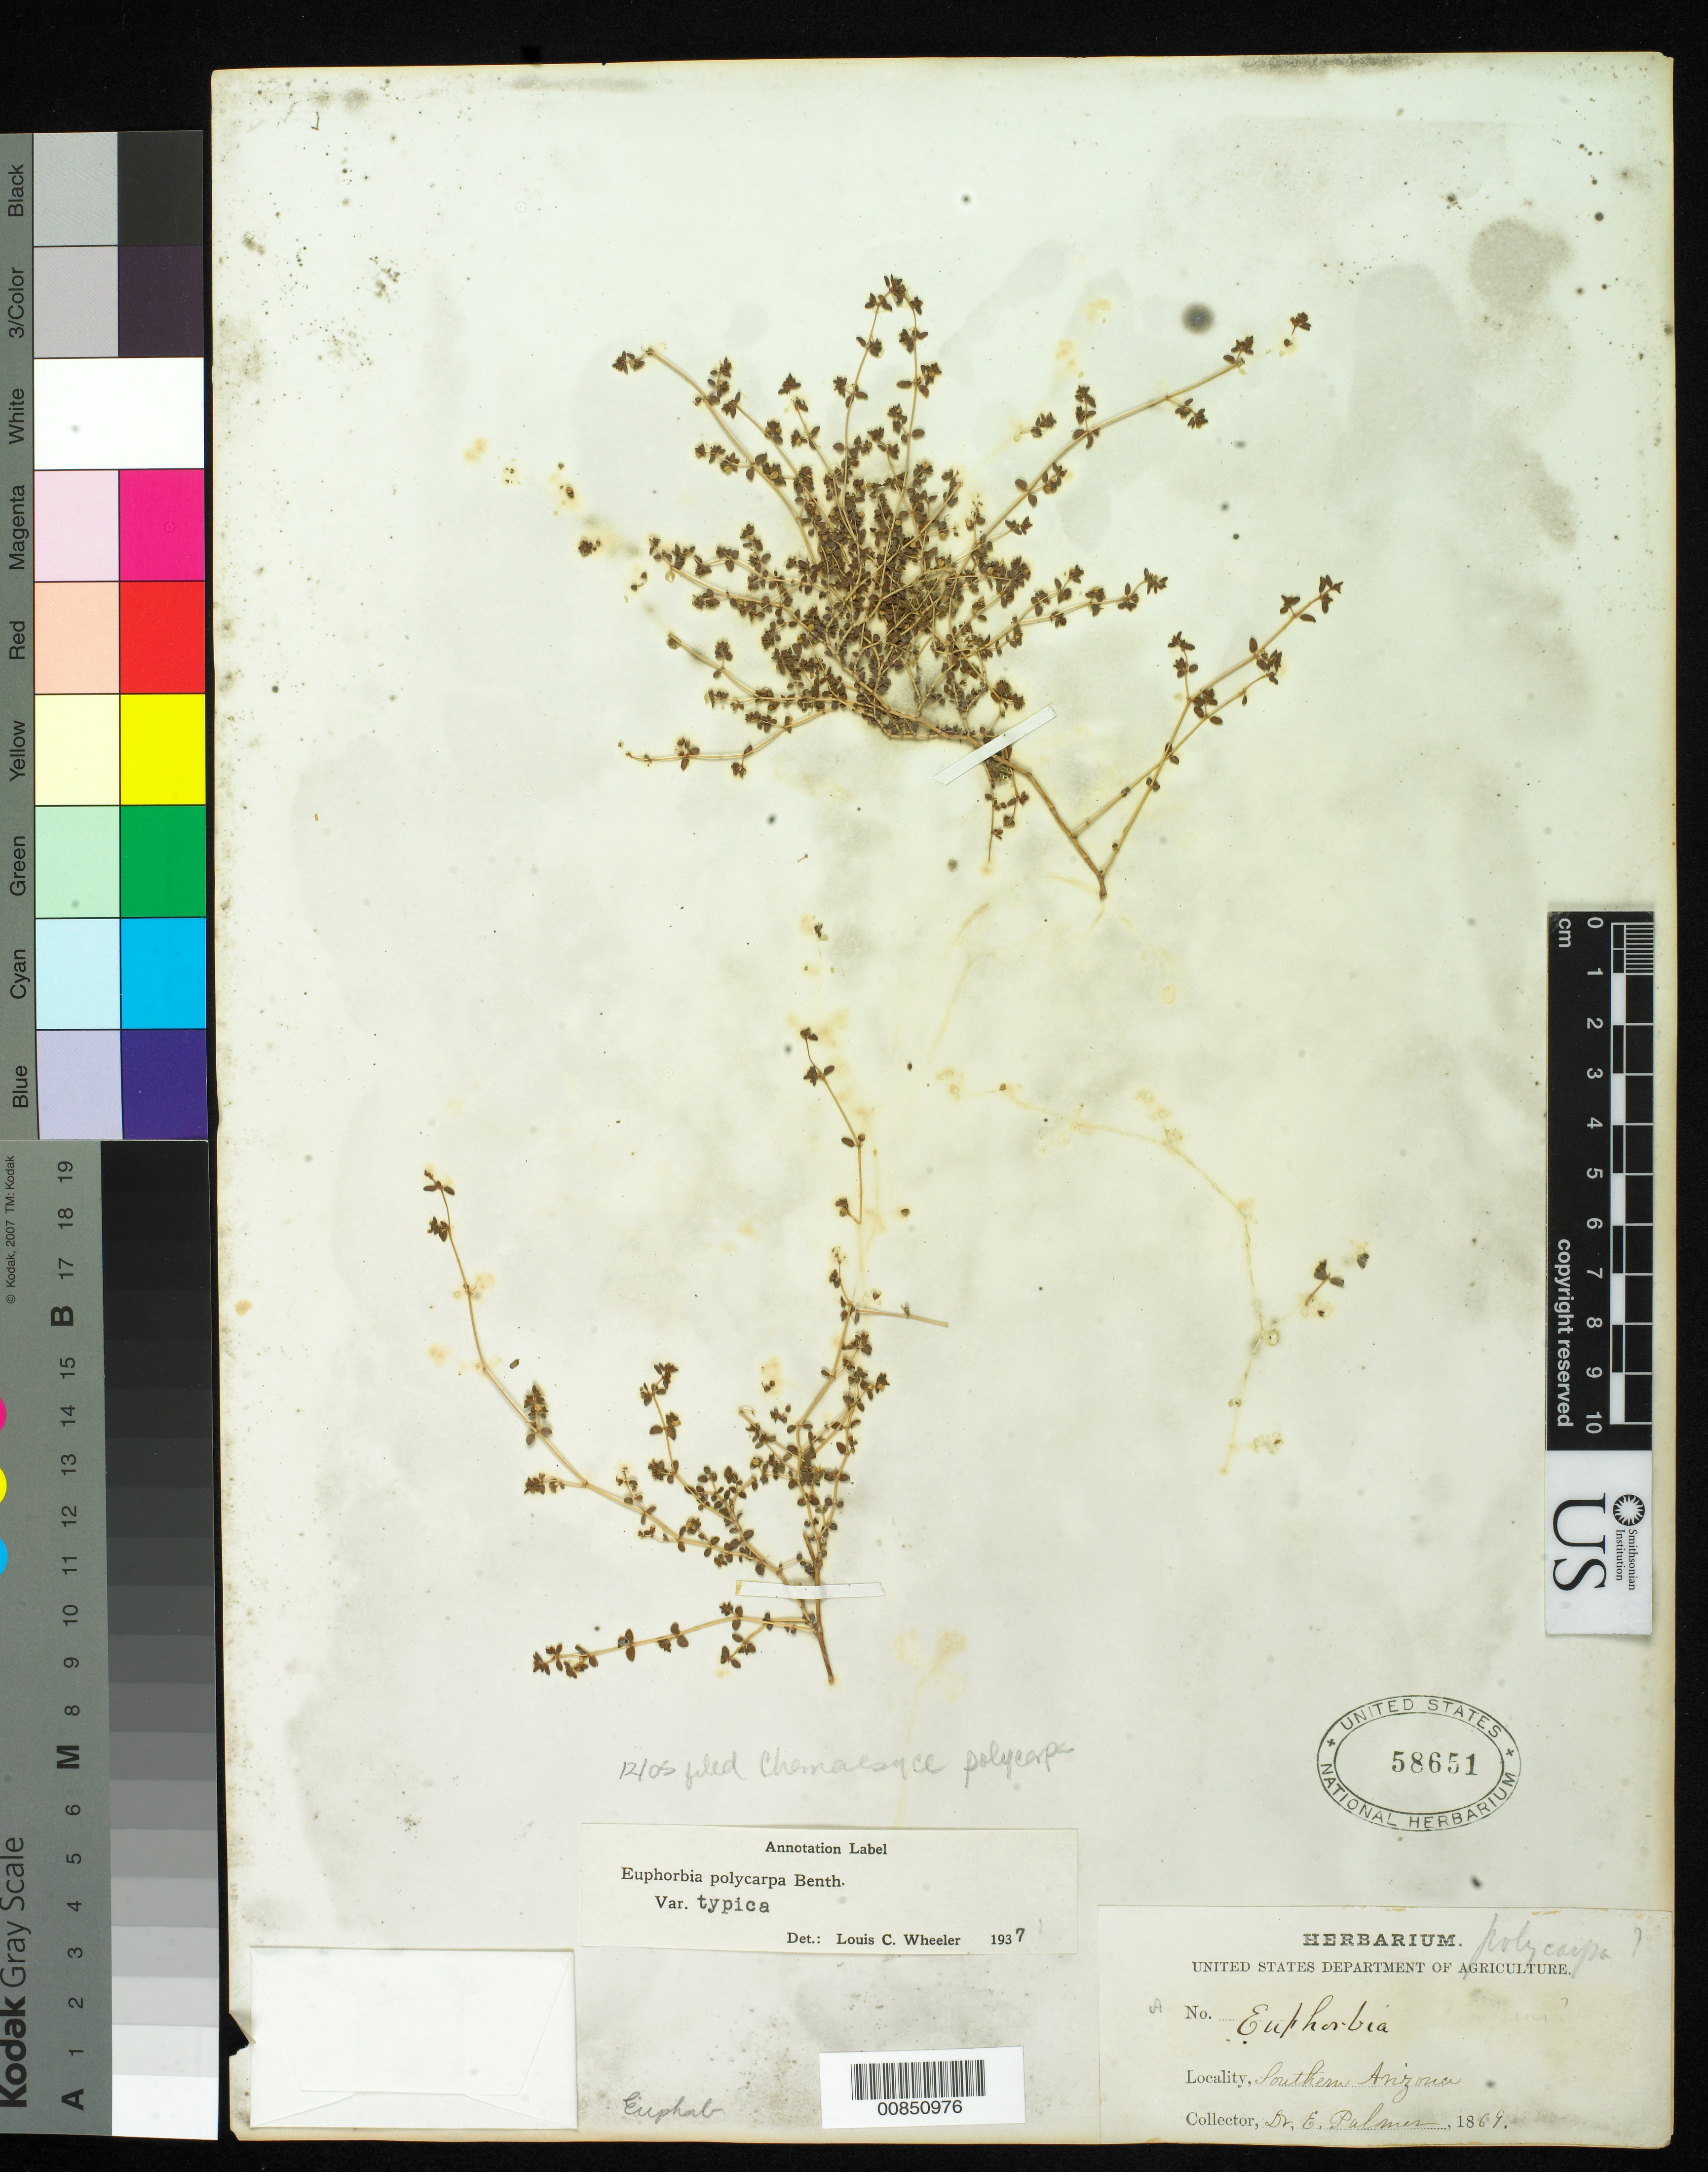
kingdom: Plantae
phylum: Tracheophyta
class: Magnoliopsida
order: Malpighiales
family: Euphorbiaceae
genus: Euphorbia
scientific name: Euphorbia polycarpa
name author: Benth.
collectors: E. Palmer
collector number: A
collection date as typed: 1869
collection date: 1869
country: United States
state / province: Arizona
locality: Southern Arizona.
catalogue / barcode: US 58651